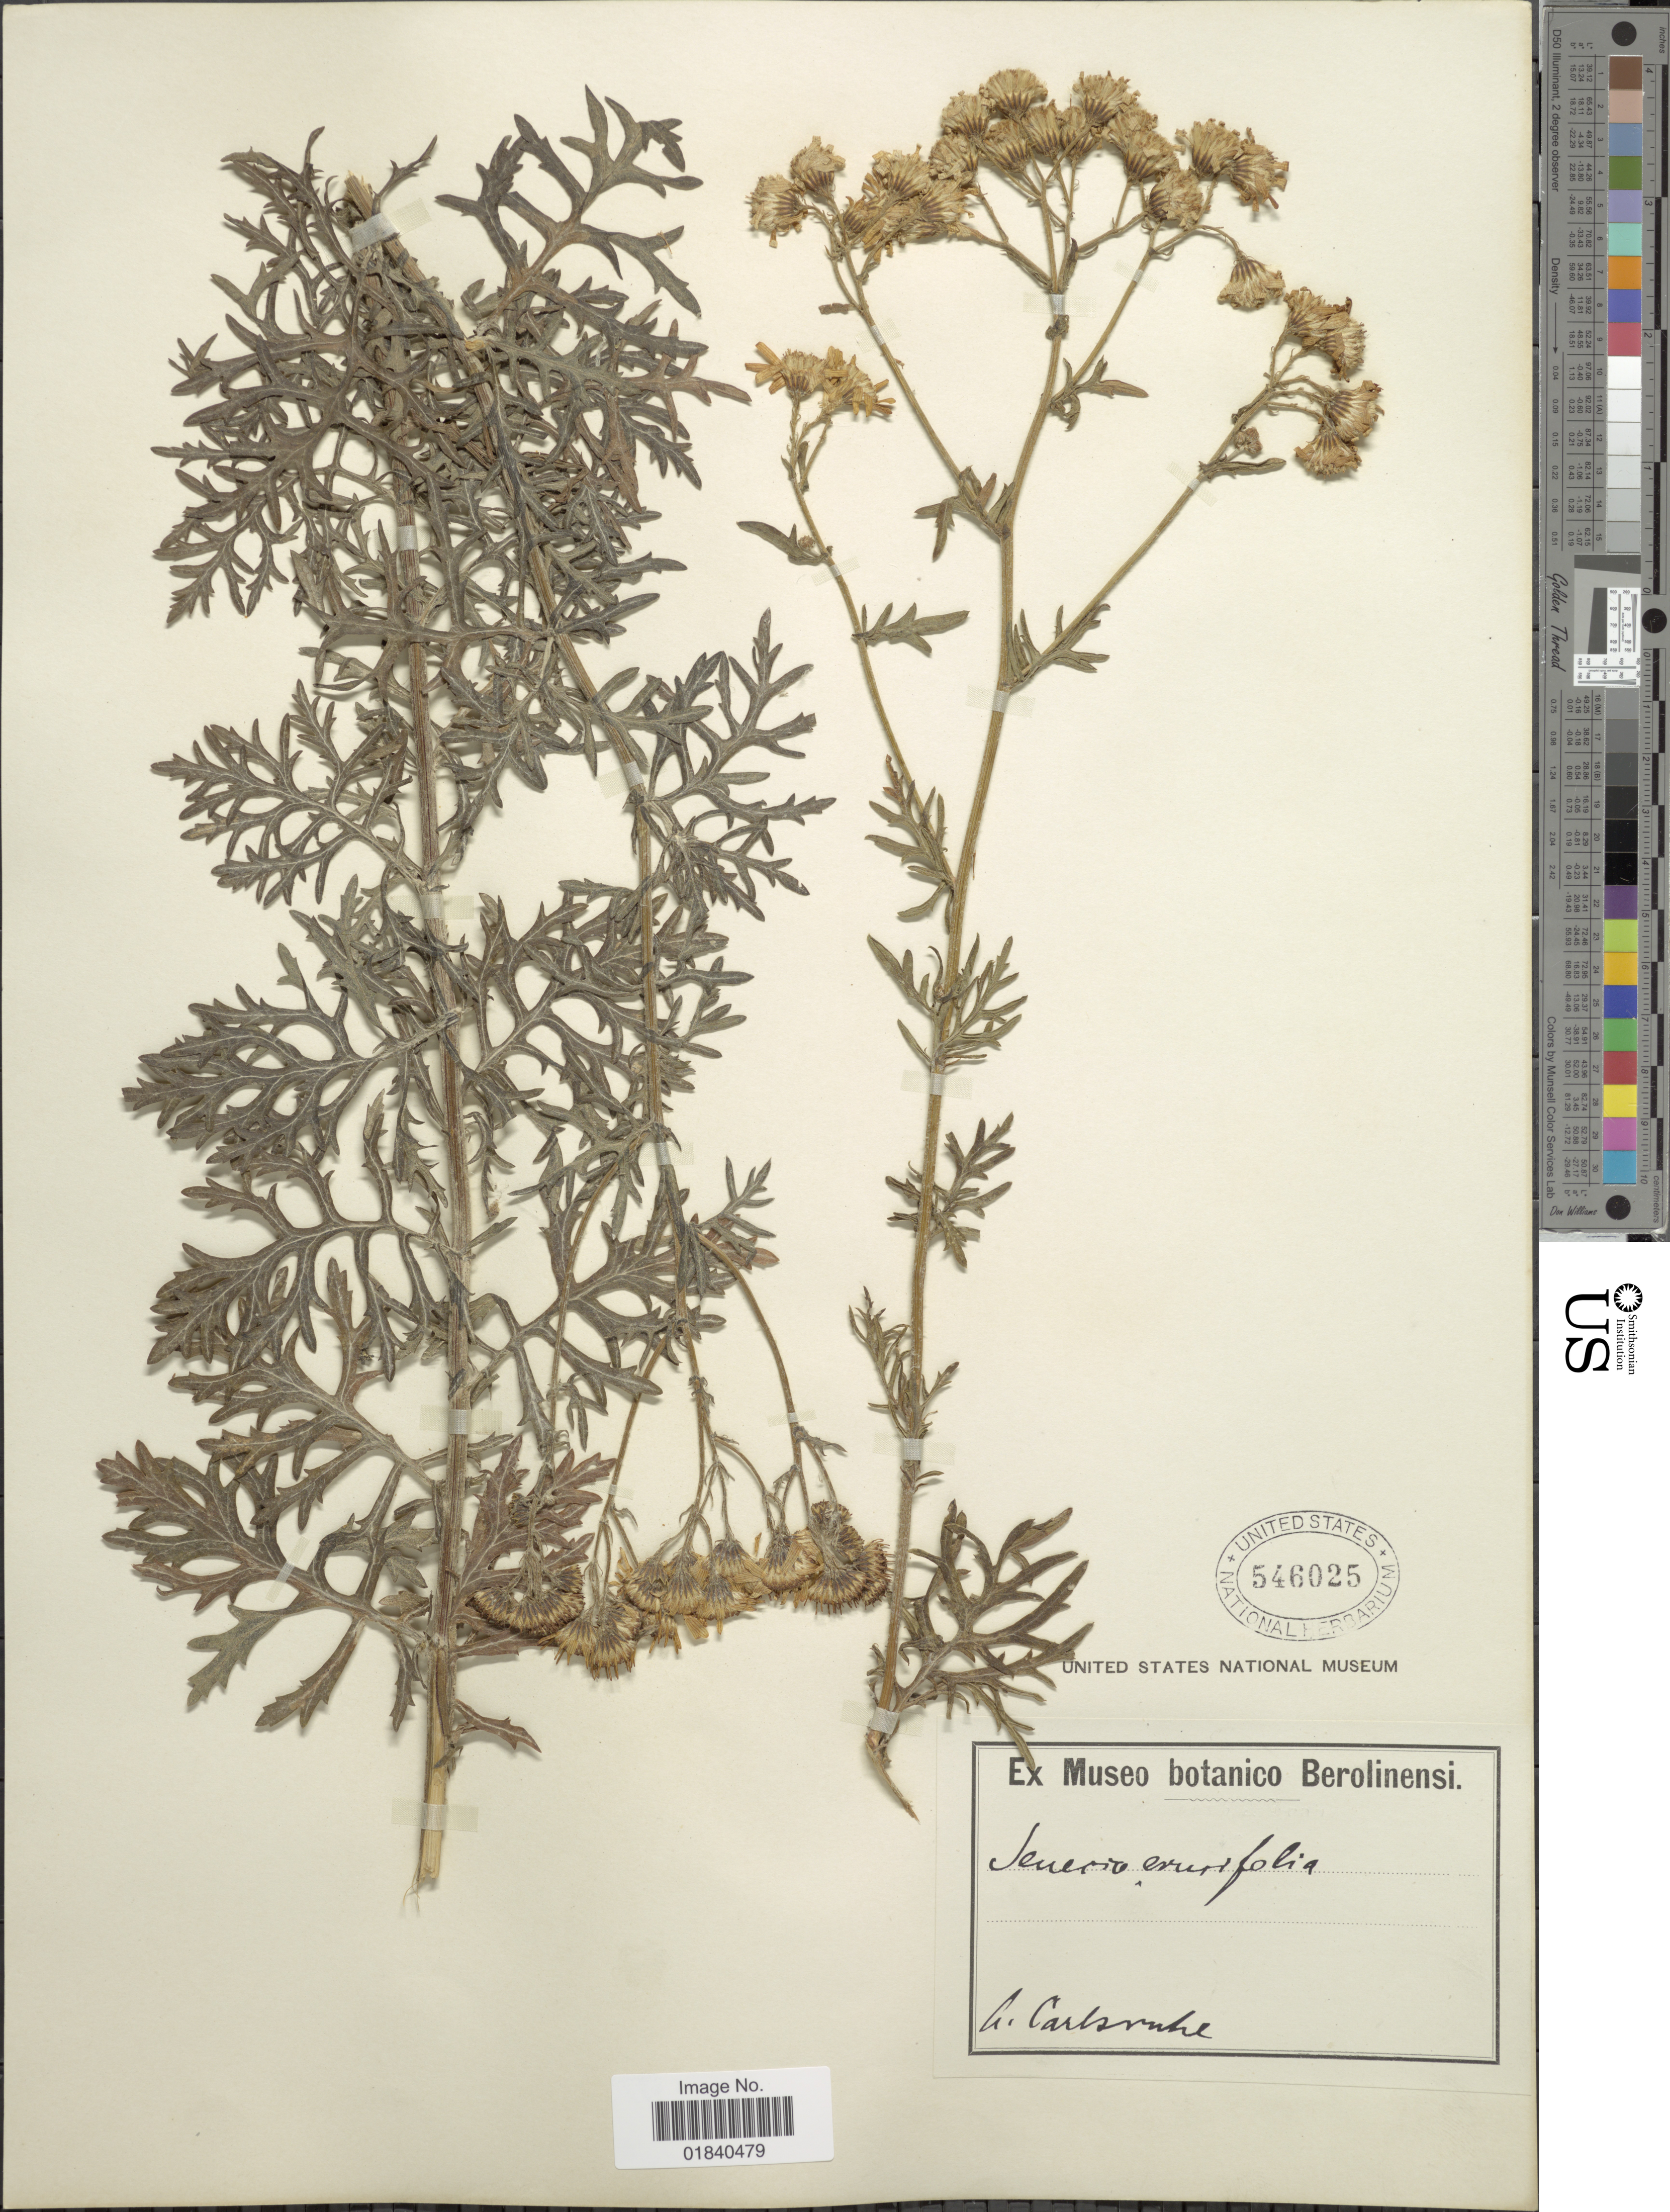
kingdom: Plantae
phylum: Tracheophyta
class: Magnoliopsida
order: Asterales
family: Asteraceae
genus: Senecio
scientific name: Senecio erucifolius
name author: L.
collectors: C. Carlsonhe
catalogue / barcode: US 546025